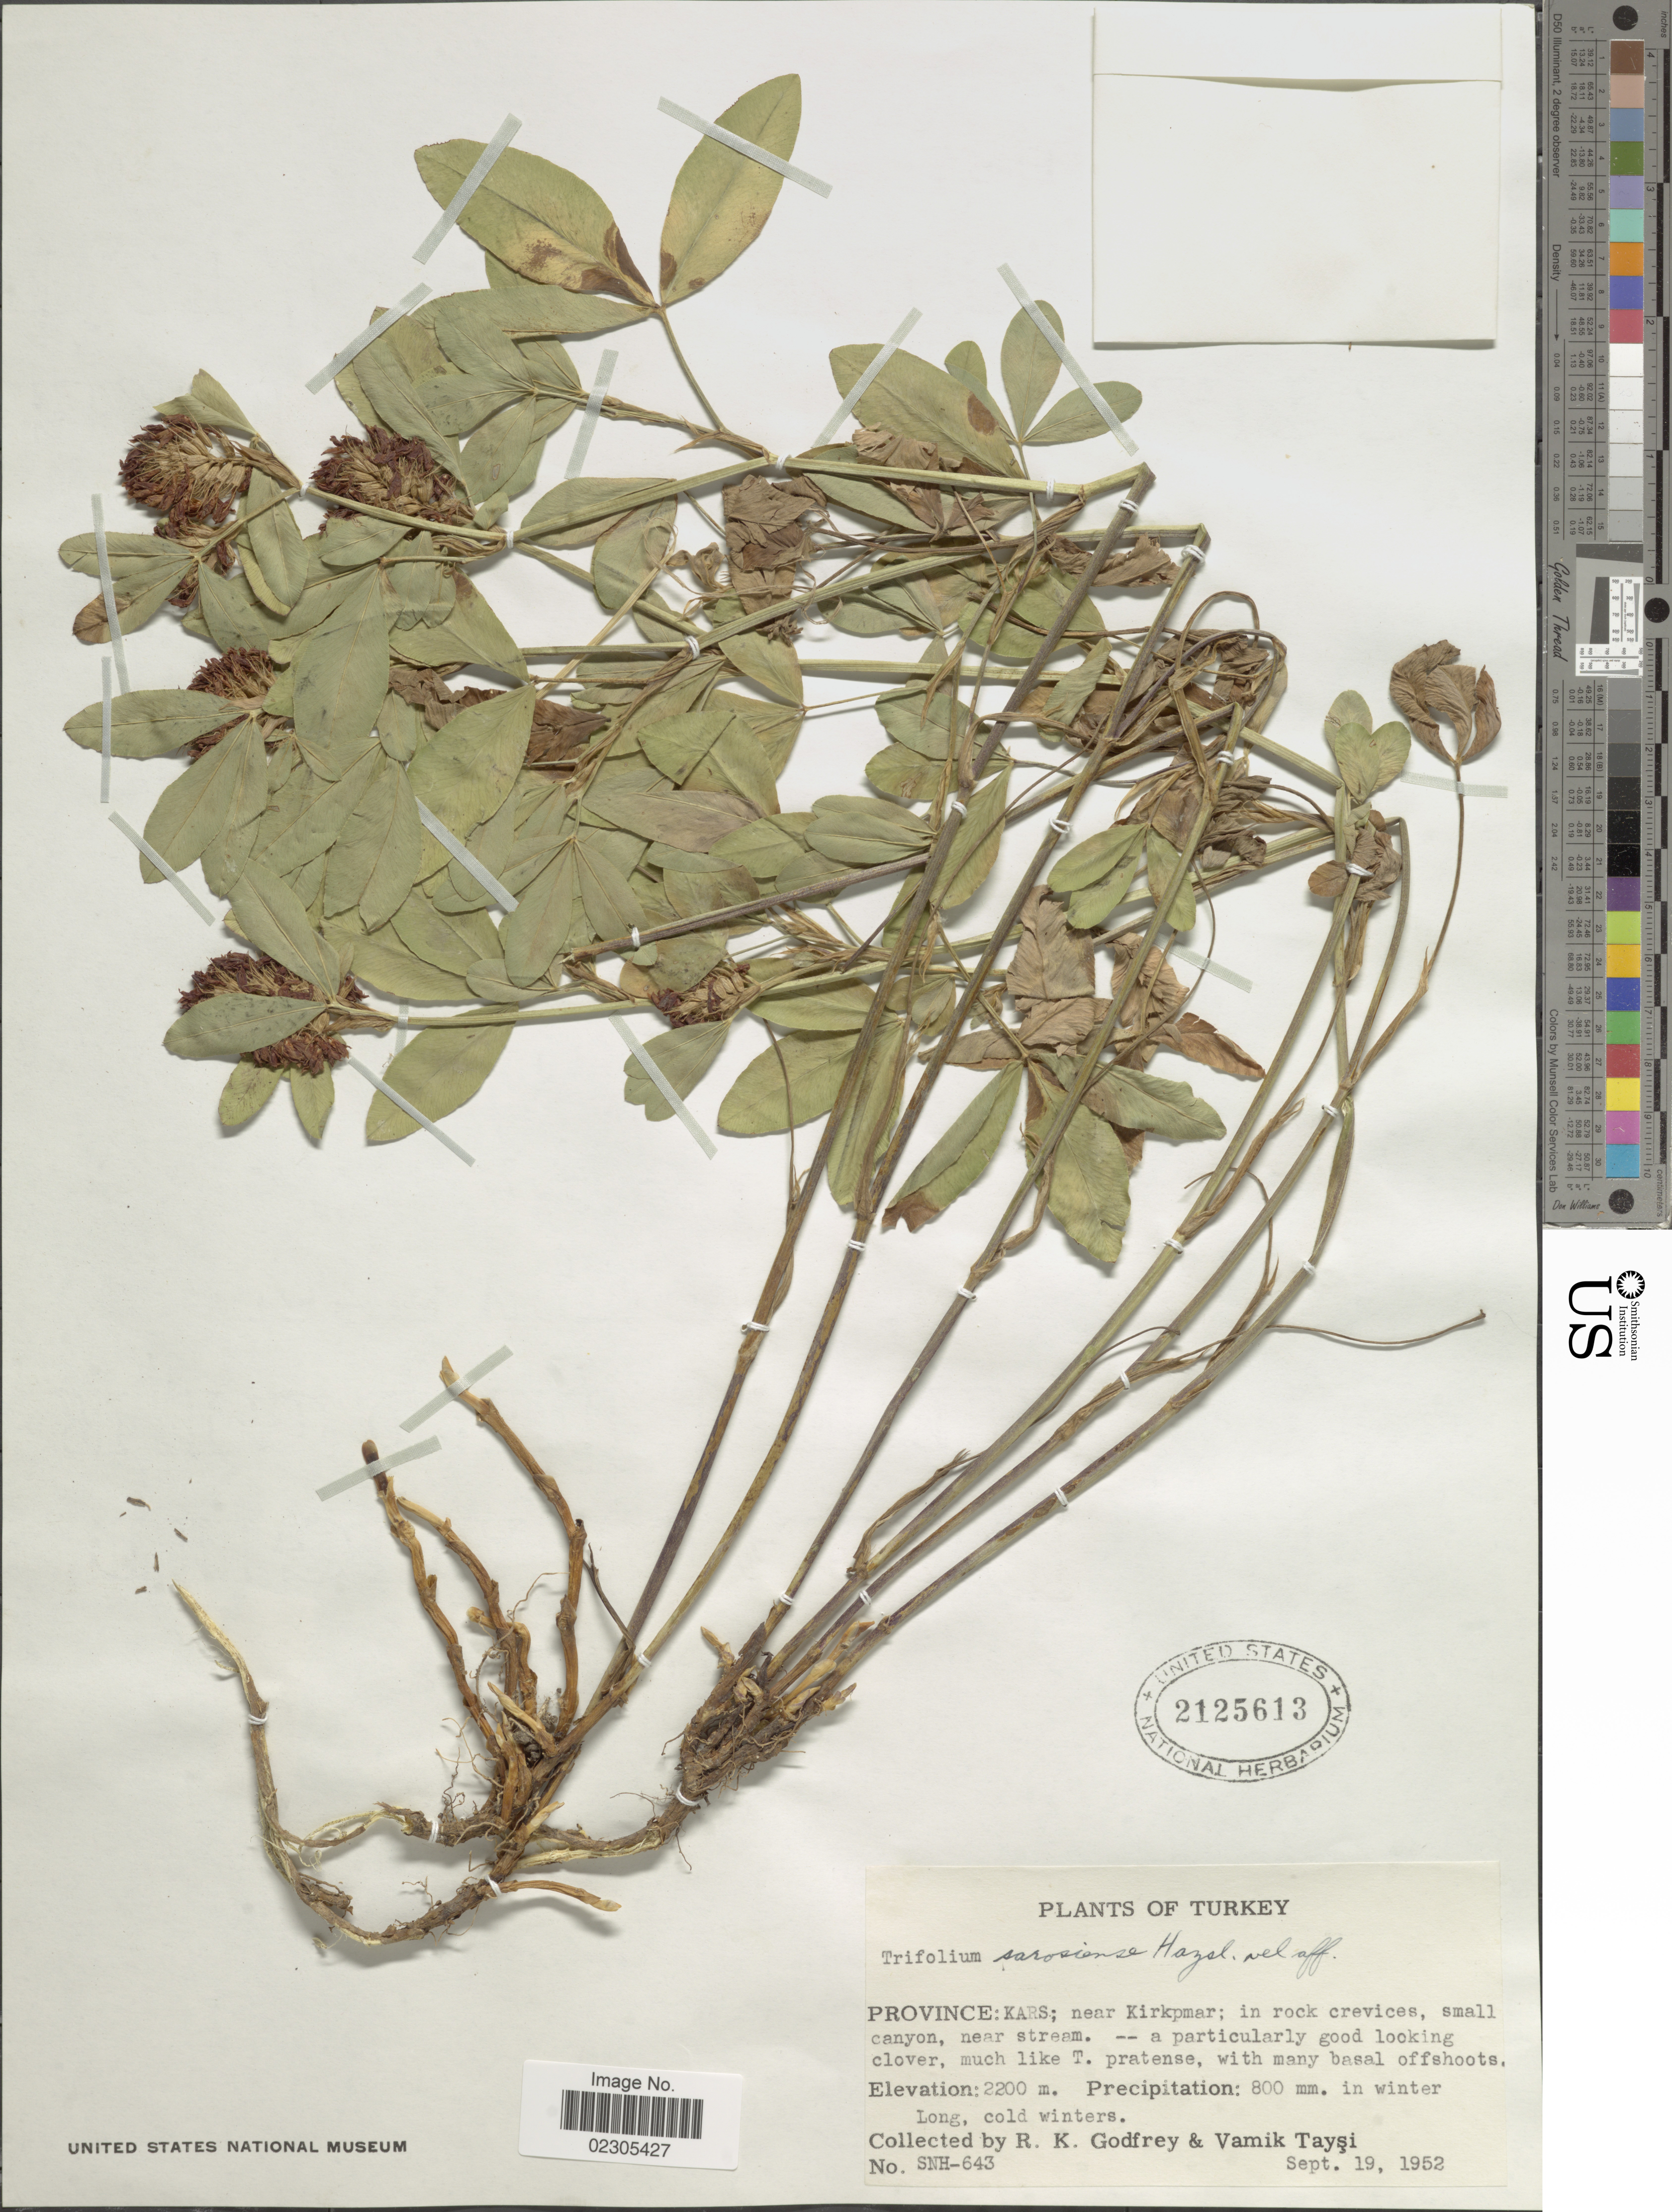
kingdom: Plantae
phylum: Tracheophyta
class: Magnoliopsida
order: Fabales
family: Fabaceae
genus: Trifolium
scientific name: Trifolium sarosiense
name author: Hazsl.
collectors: R. K. Godfrey & V. Taysi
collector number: SNH643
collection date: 1952-09-19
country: Turkey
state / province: Kars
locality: Near Kirkpmar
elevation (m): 2200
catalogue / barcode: US 2125613